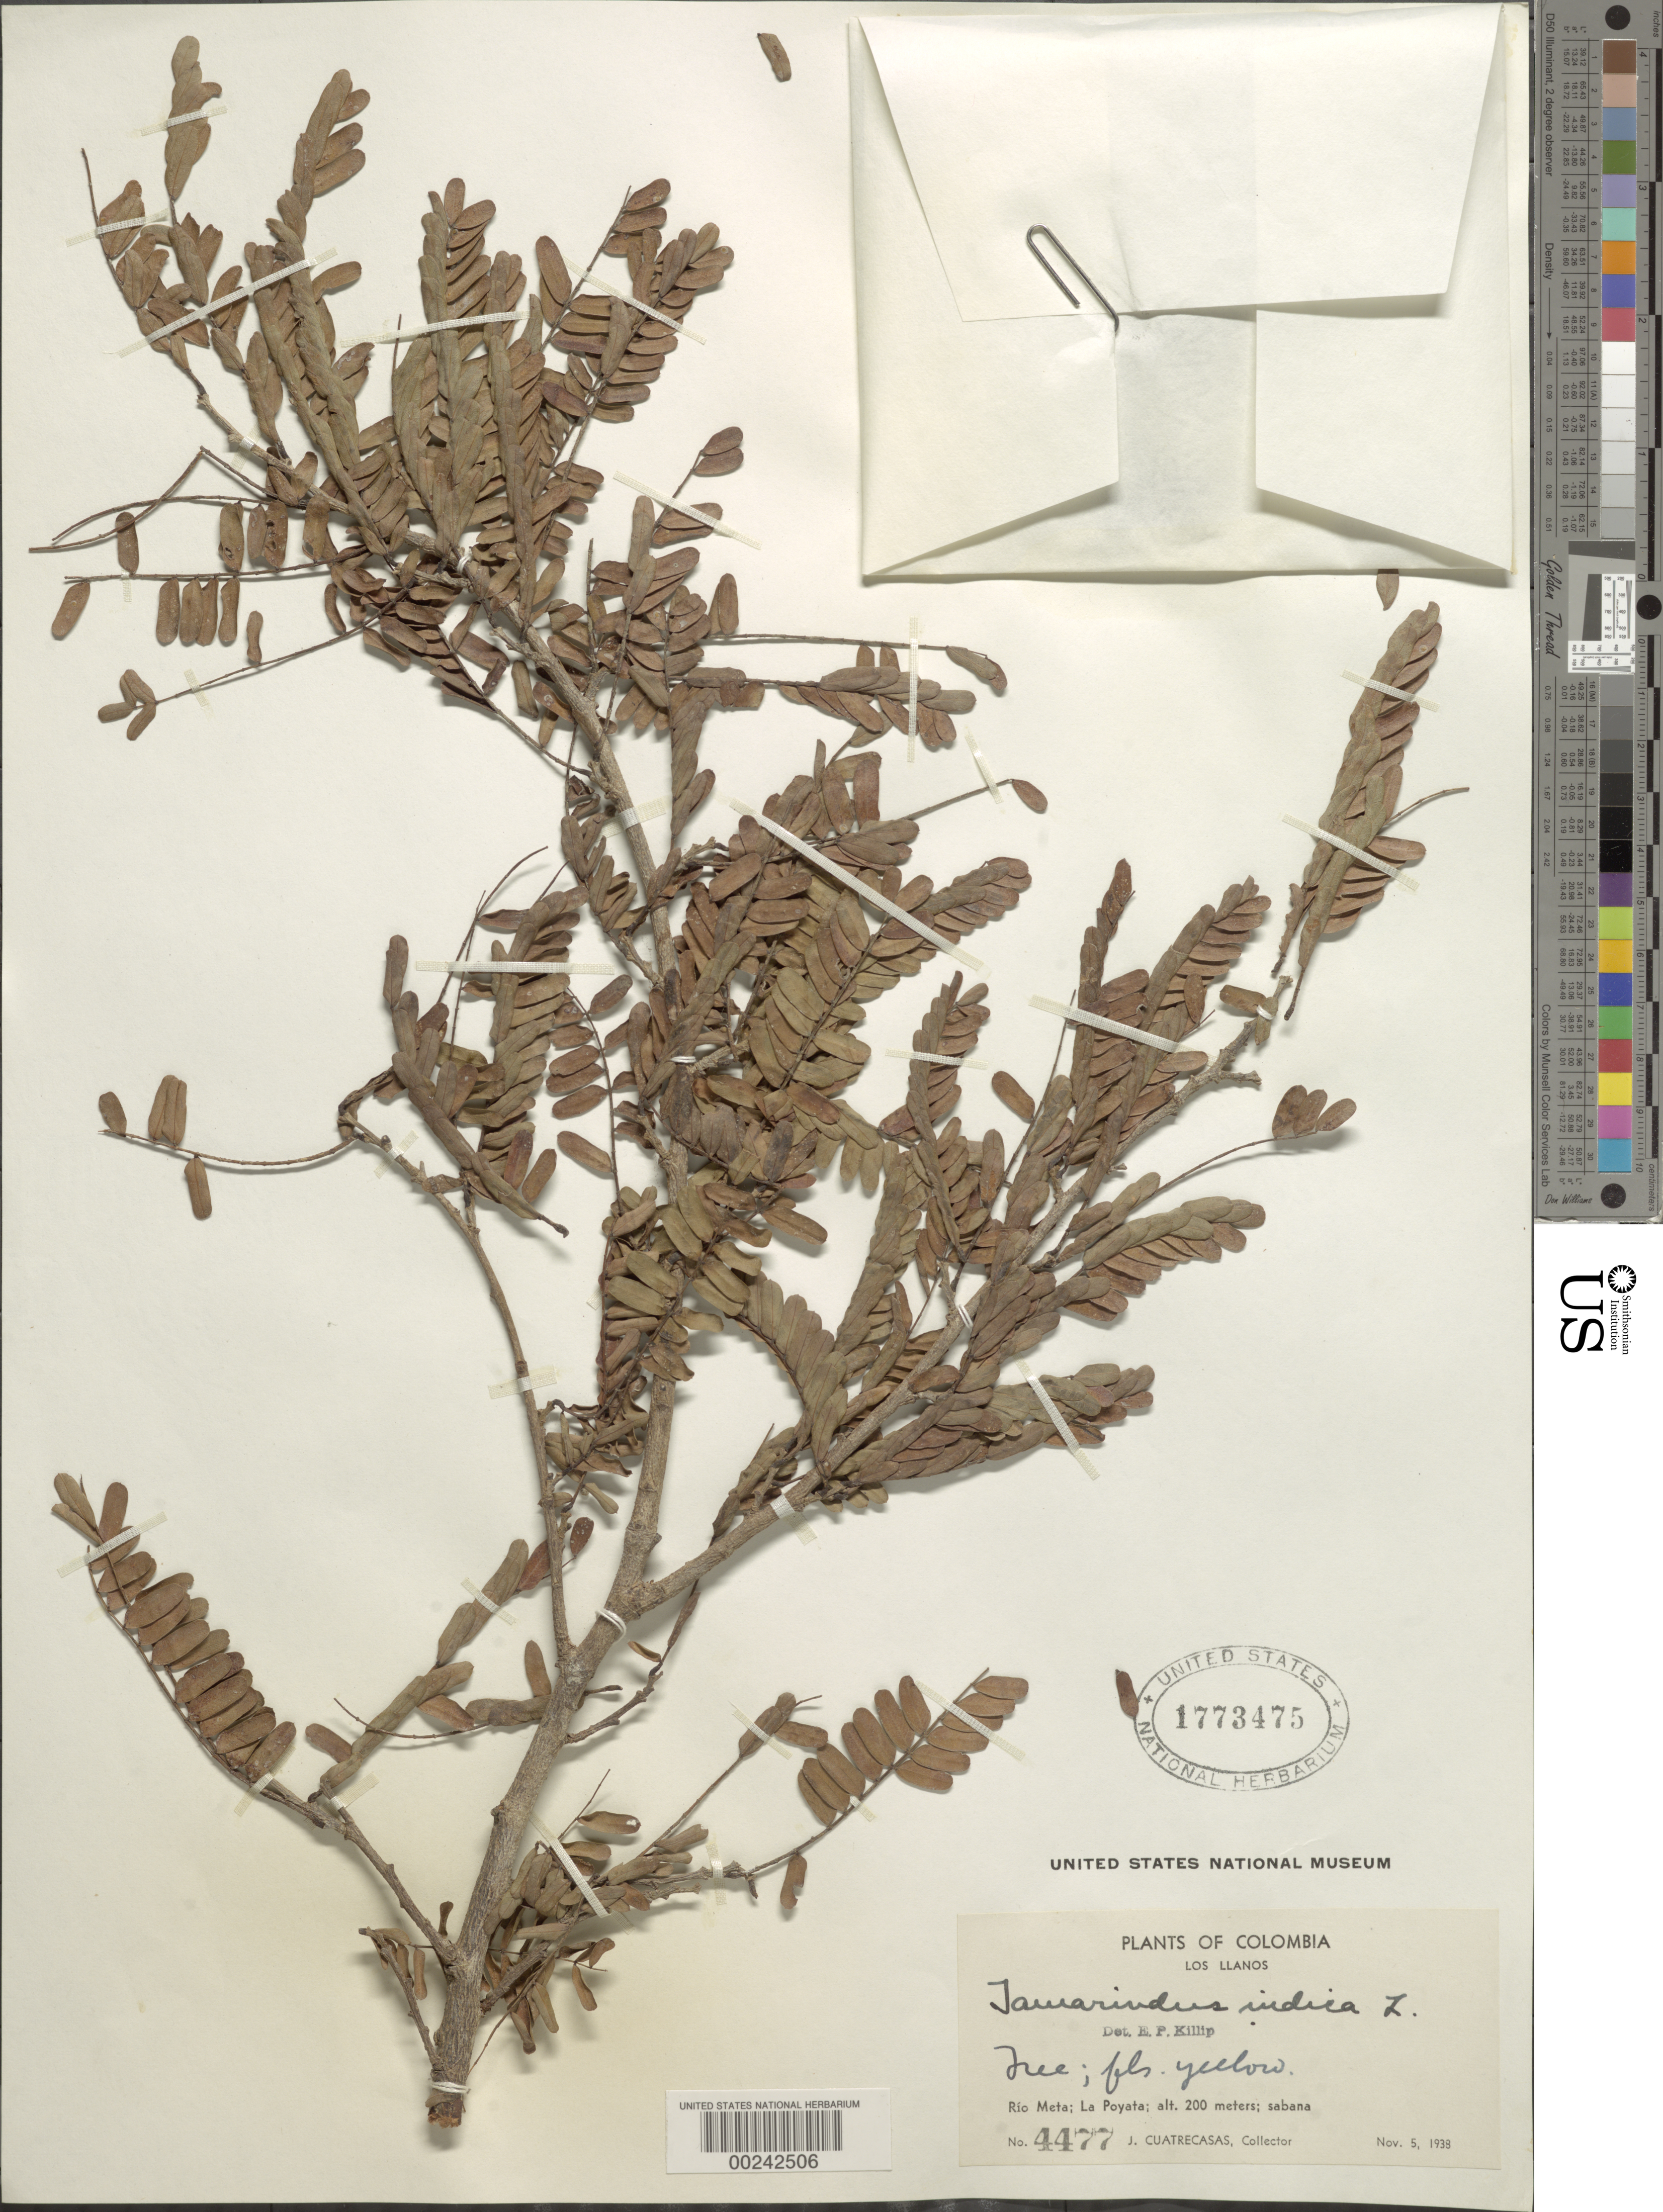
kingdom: Plantae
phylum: Tracheophyta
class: Magnoliopsida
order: Fabales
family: Fabaceae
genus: Tamarindus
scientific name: Tamarindus indica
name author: L.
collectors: J. Cuatrecasas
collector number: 4477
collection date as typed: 05 Nov 1938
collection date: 1938-11-05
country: Colombia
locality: Rio Meta; la Poyata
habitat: Savanna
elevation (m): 400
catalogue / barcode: US 1773475